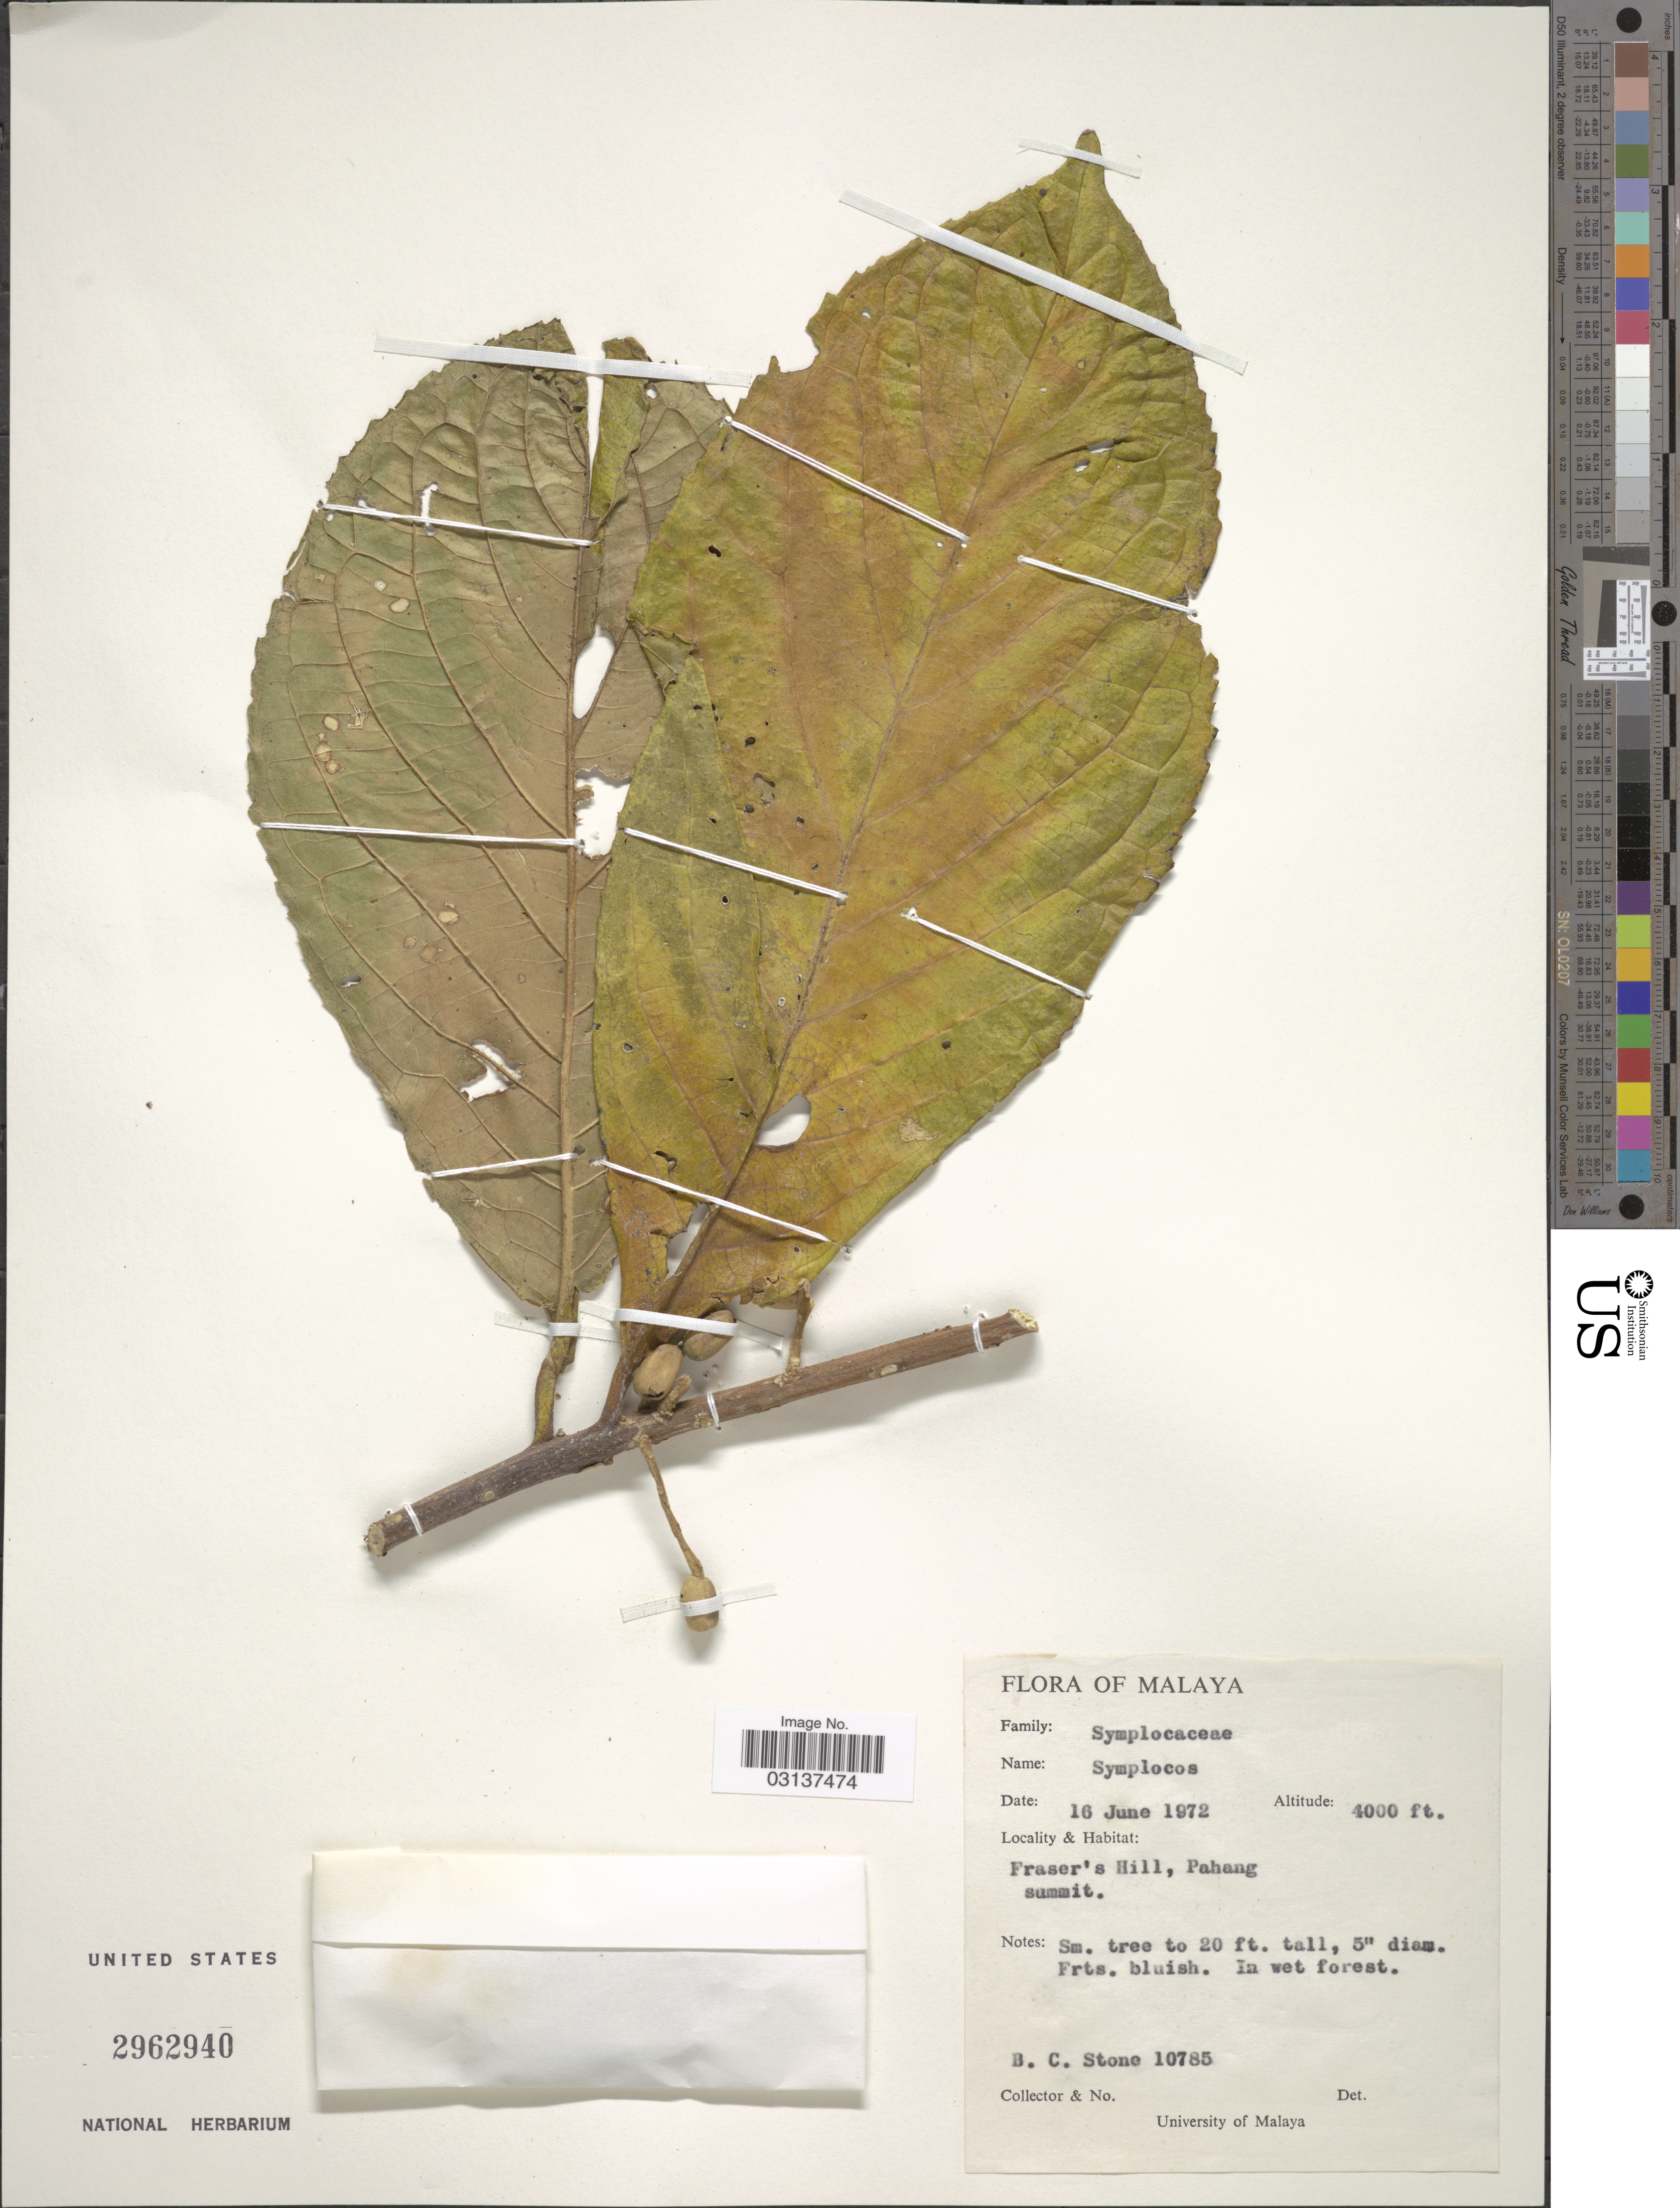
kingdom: Plantae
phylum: Tracheophyta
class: Magnoliopsida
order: Ericales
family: Symplocaceae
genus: Symplocos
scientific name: Symplocos sp.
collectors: B. C. Stone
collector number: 10785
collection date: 1972-06-16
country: Malaysia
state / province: Pahang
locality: Malaya. Fraser's Hill.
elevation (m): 1219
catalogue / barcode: US 2962940